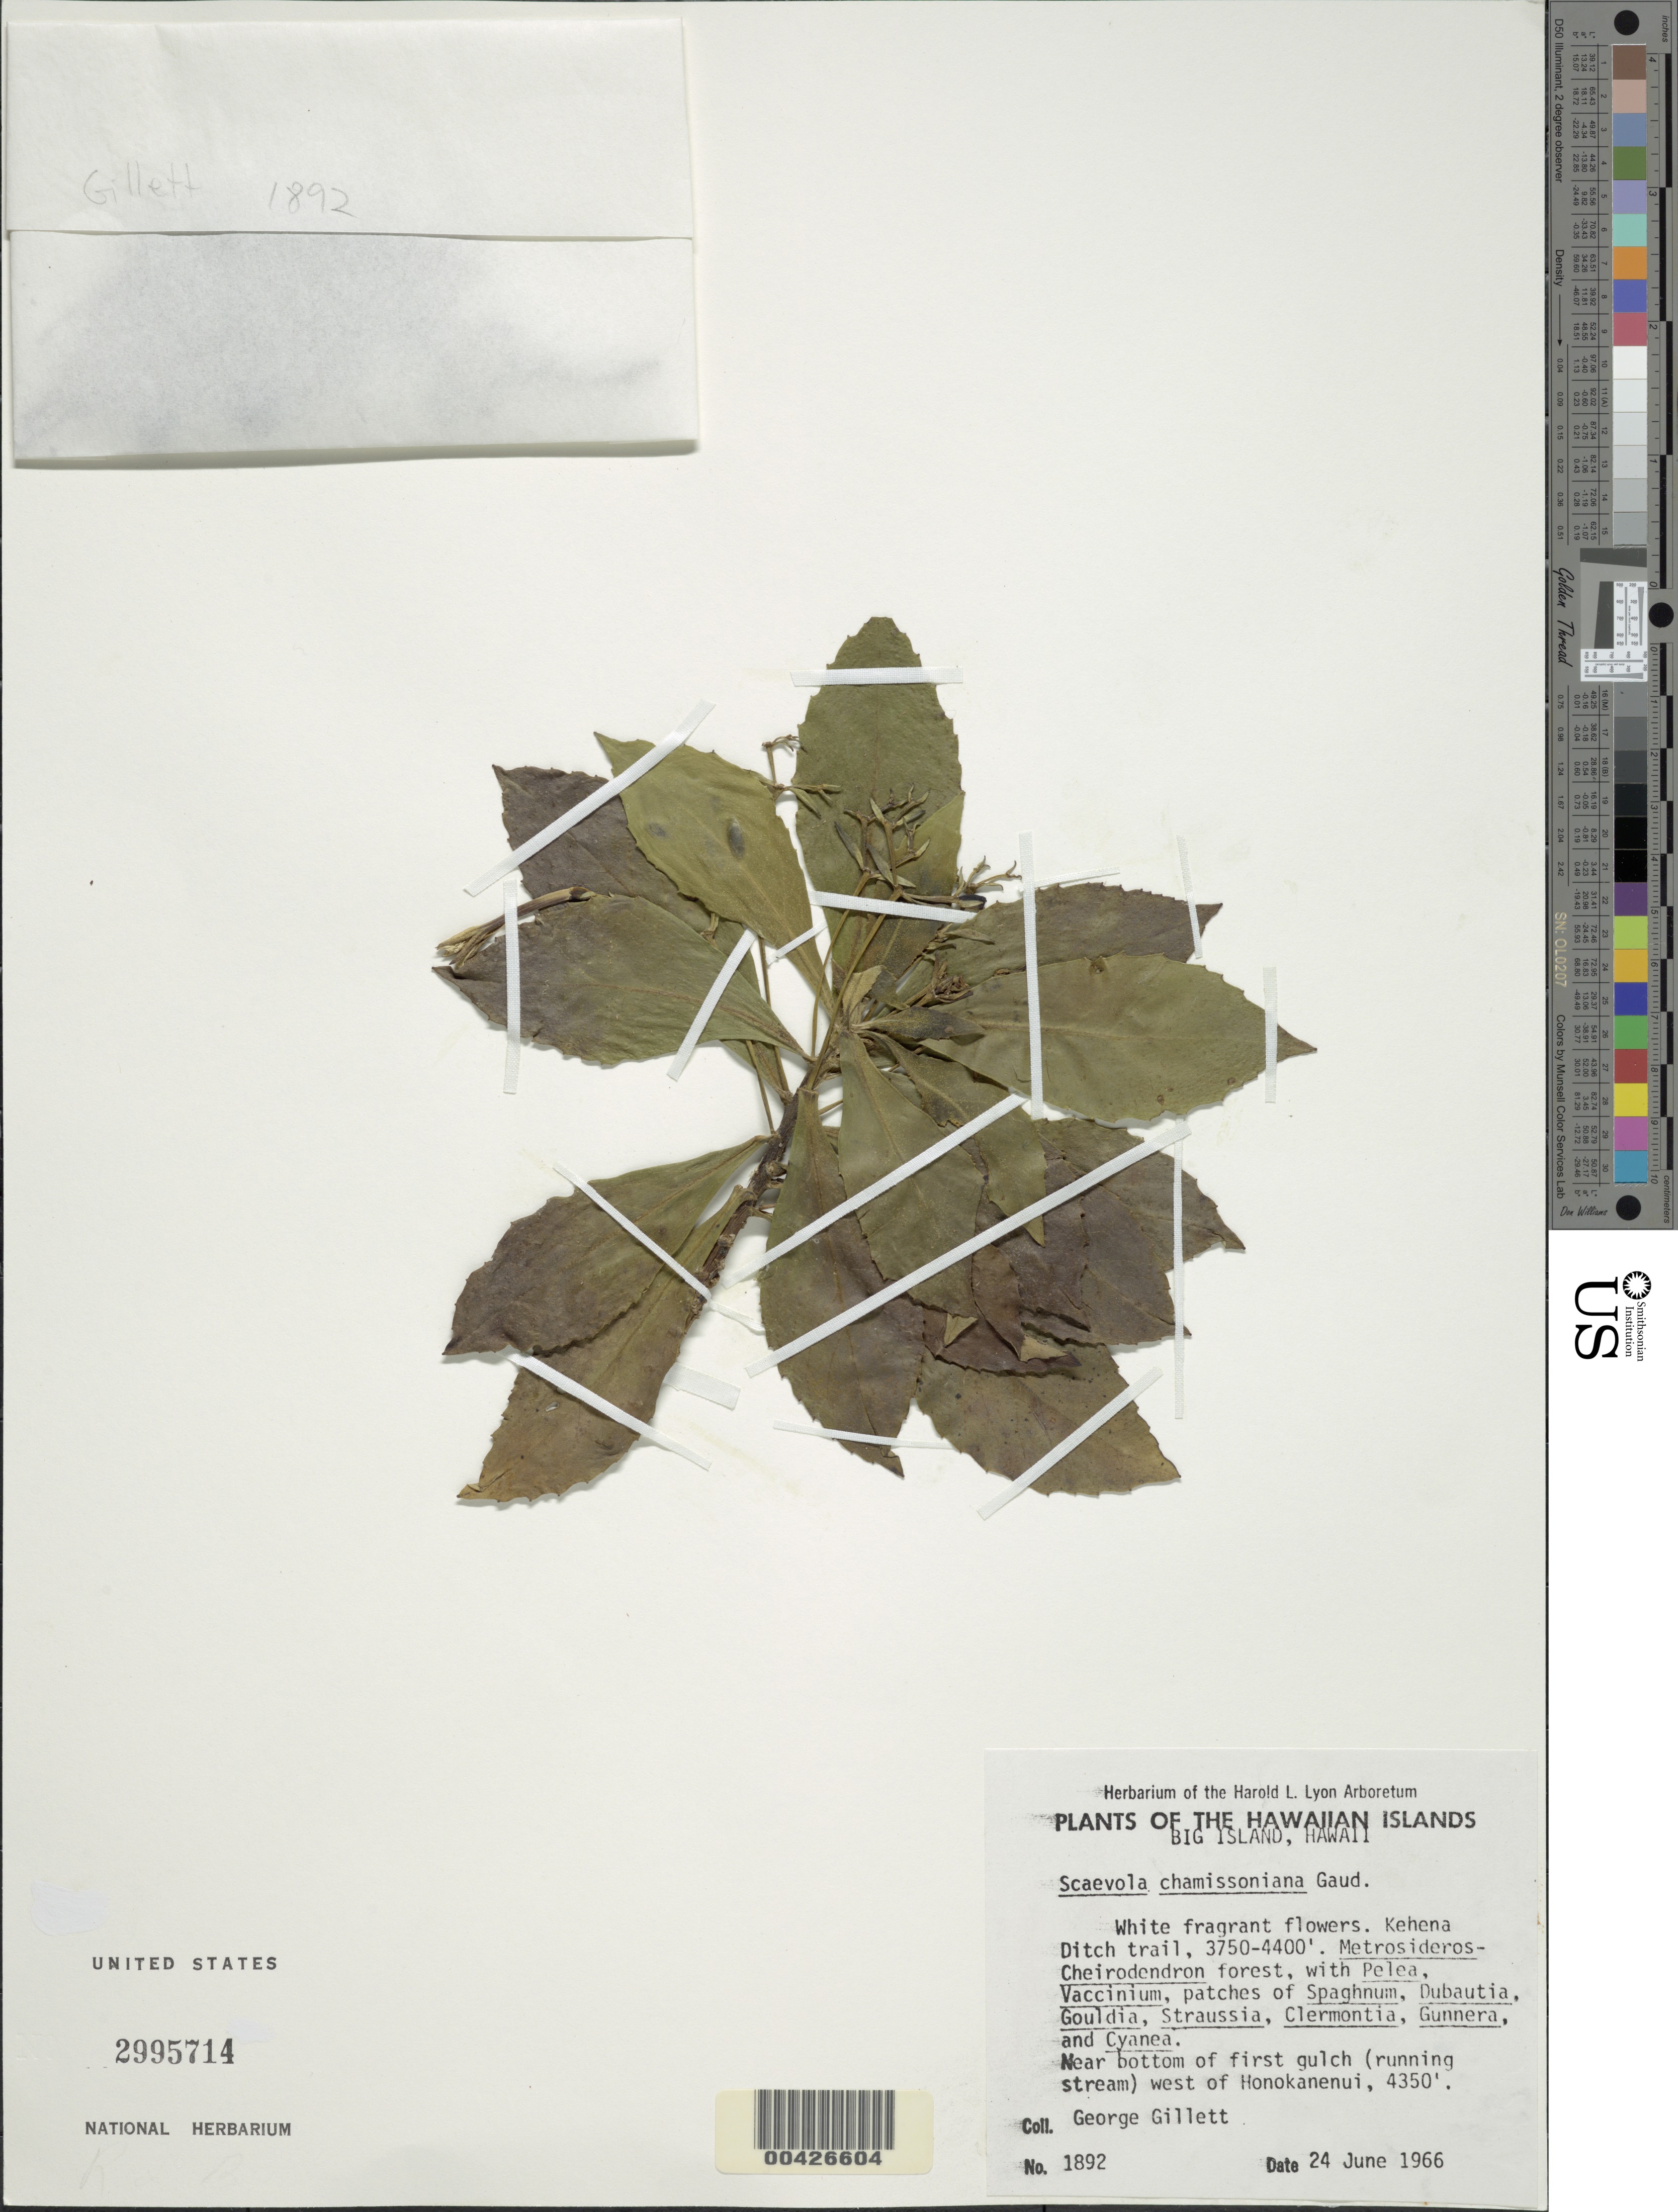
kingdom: Plantae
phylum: Tracheophyta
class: Magnoliopsida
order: Asterales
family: Goodeniaceae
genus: Scaevola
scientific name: Scaevola chamissoniana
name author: Gaudich.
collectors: G. Gillett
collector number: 1892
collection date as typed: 24 Jun 1966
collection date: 1966-06-24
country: United States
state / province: Hawaii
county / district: Hawaii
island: Hawaii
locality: Big Island: Kehena Ditch Trail, near bottom of first gulch (running stream) west of Honokanenui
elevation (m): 1326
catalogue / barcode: US 2995714